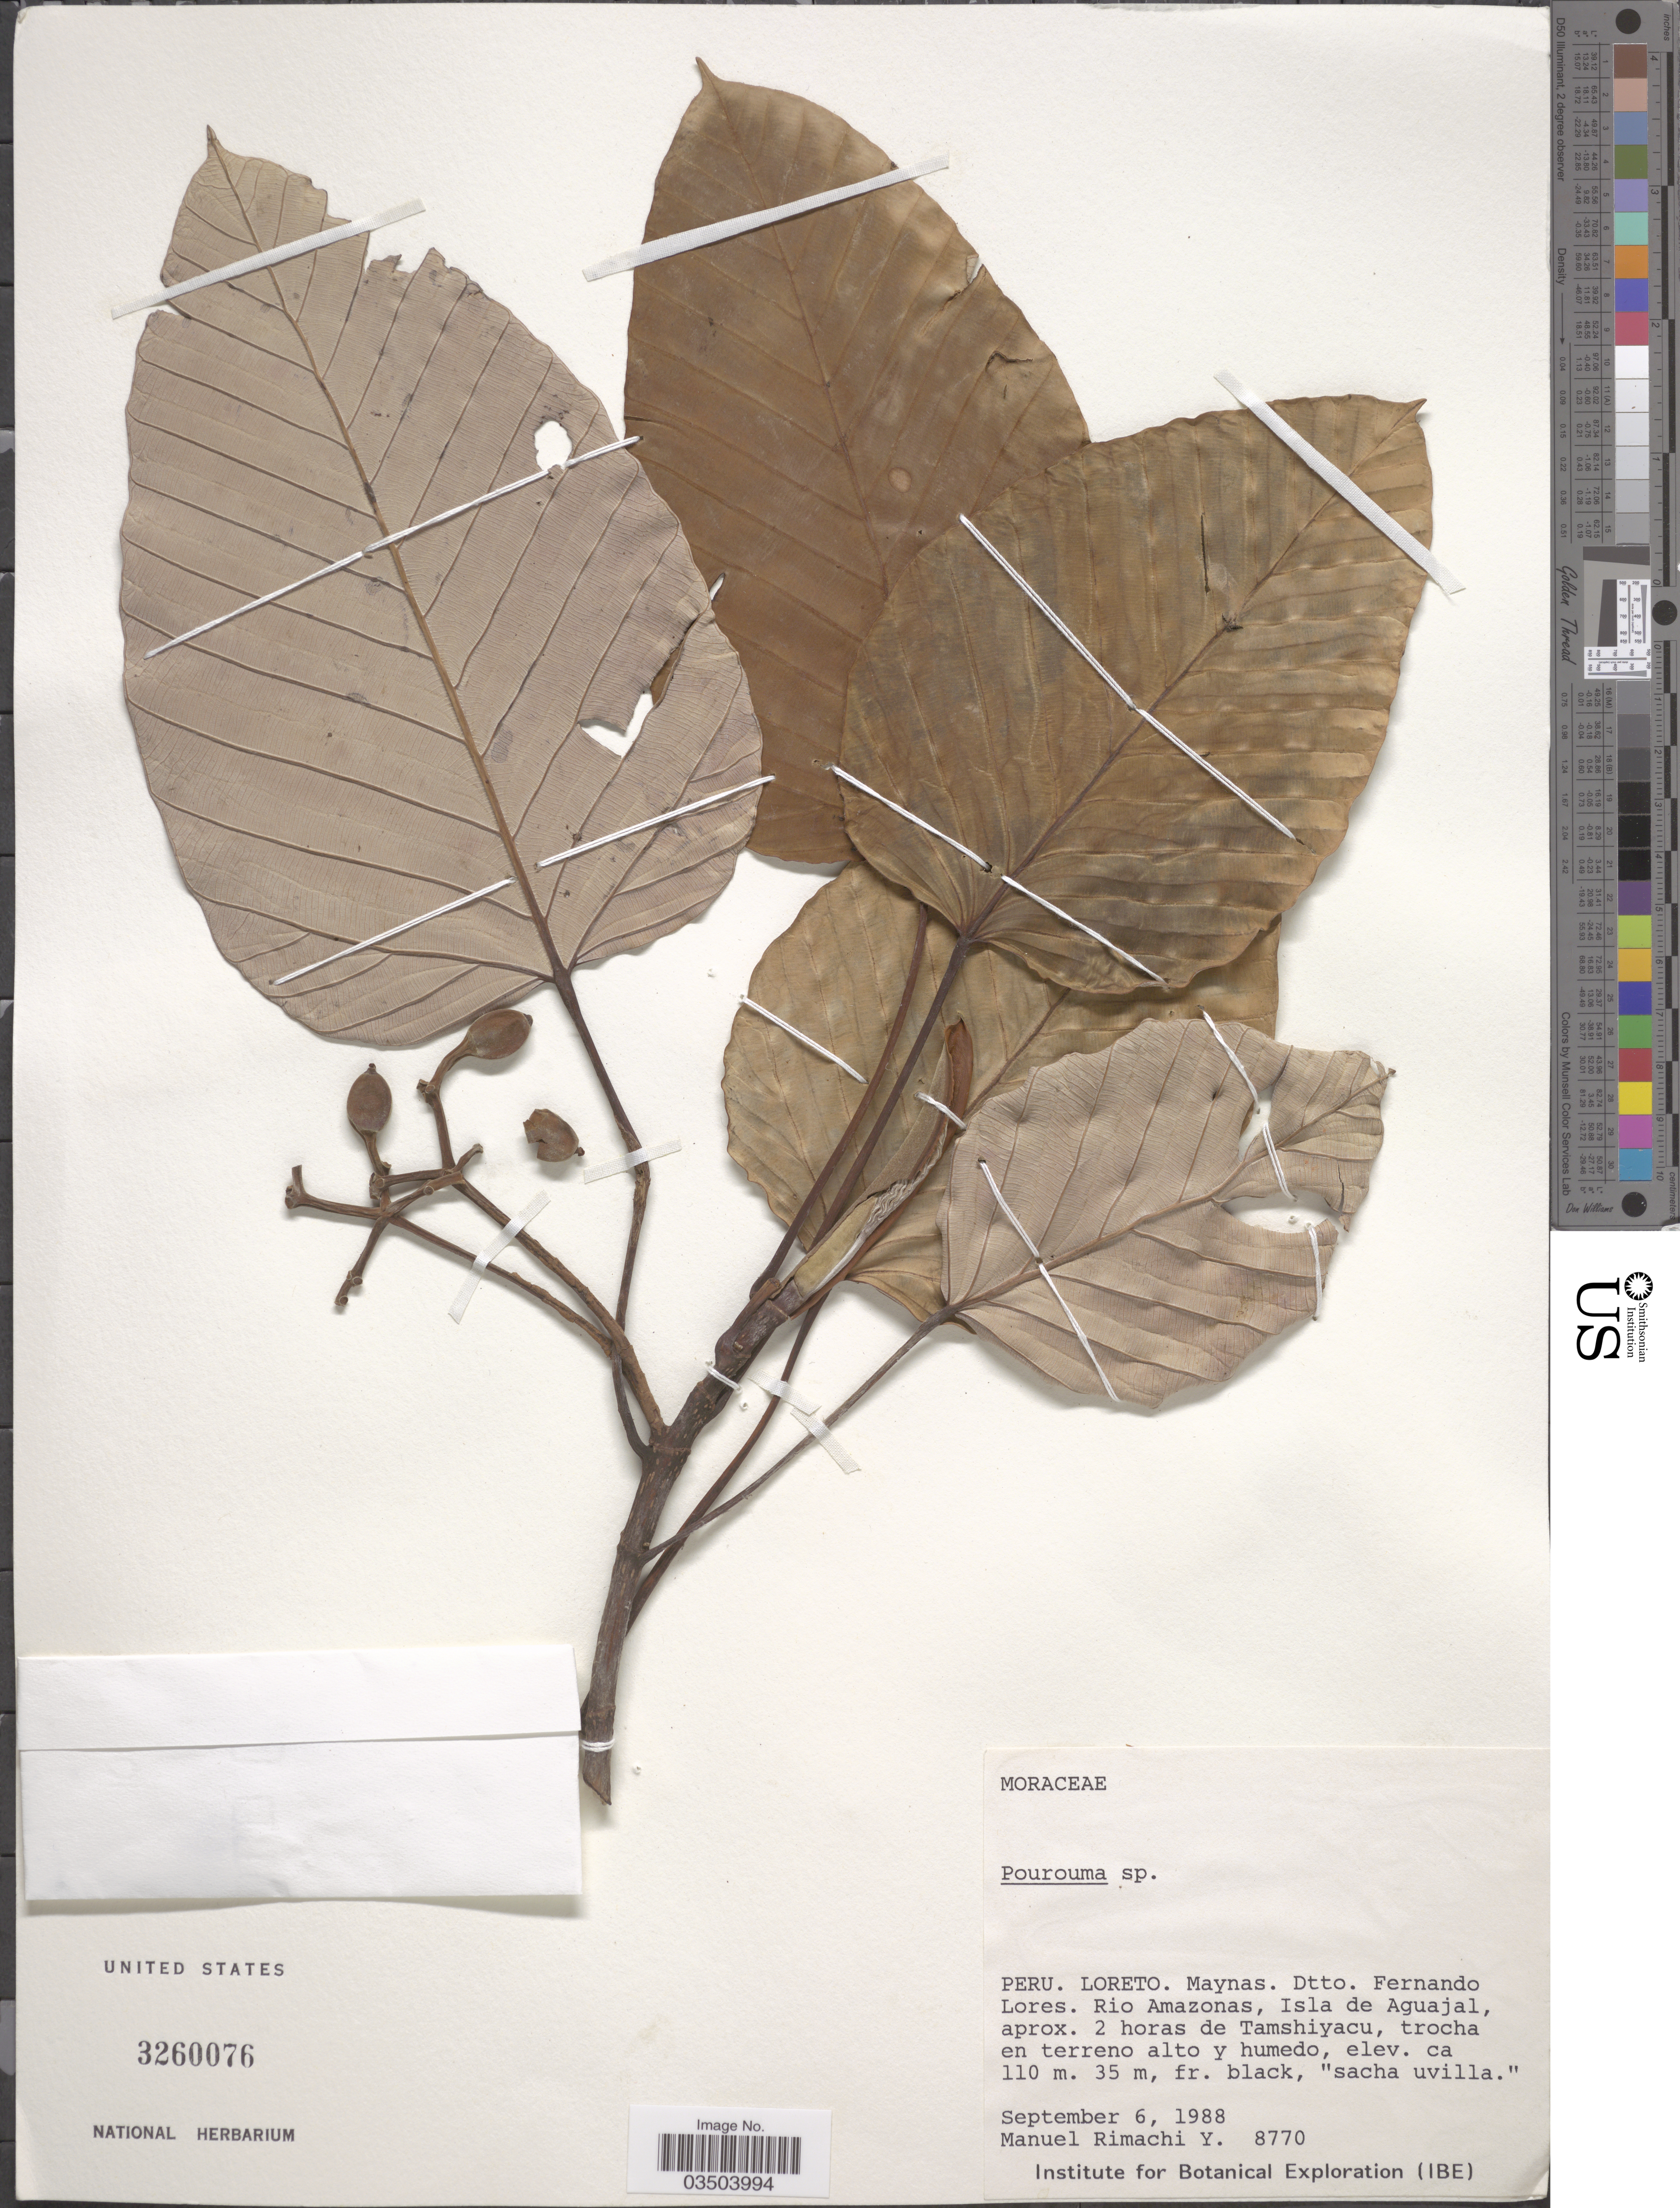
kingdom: Plantae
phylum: Tracheophyta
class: Magnoliopsida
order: Rosales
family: Urticaceae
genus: Pourouma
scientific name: Pourouma sp.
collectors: M. Rimachi Y.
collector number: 8770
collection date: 1988-09-06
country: Peru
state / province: Loreto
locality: Maynas. Dtto. Fernando Lores. Rio Amazonas, Isla de Aguajal, aprox. 2 horas de Tamshiyacu, troch en terreno alto y humedo.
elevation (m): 110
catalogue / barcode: US 3260076